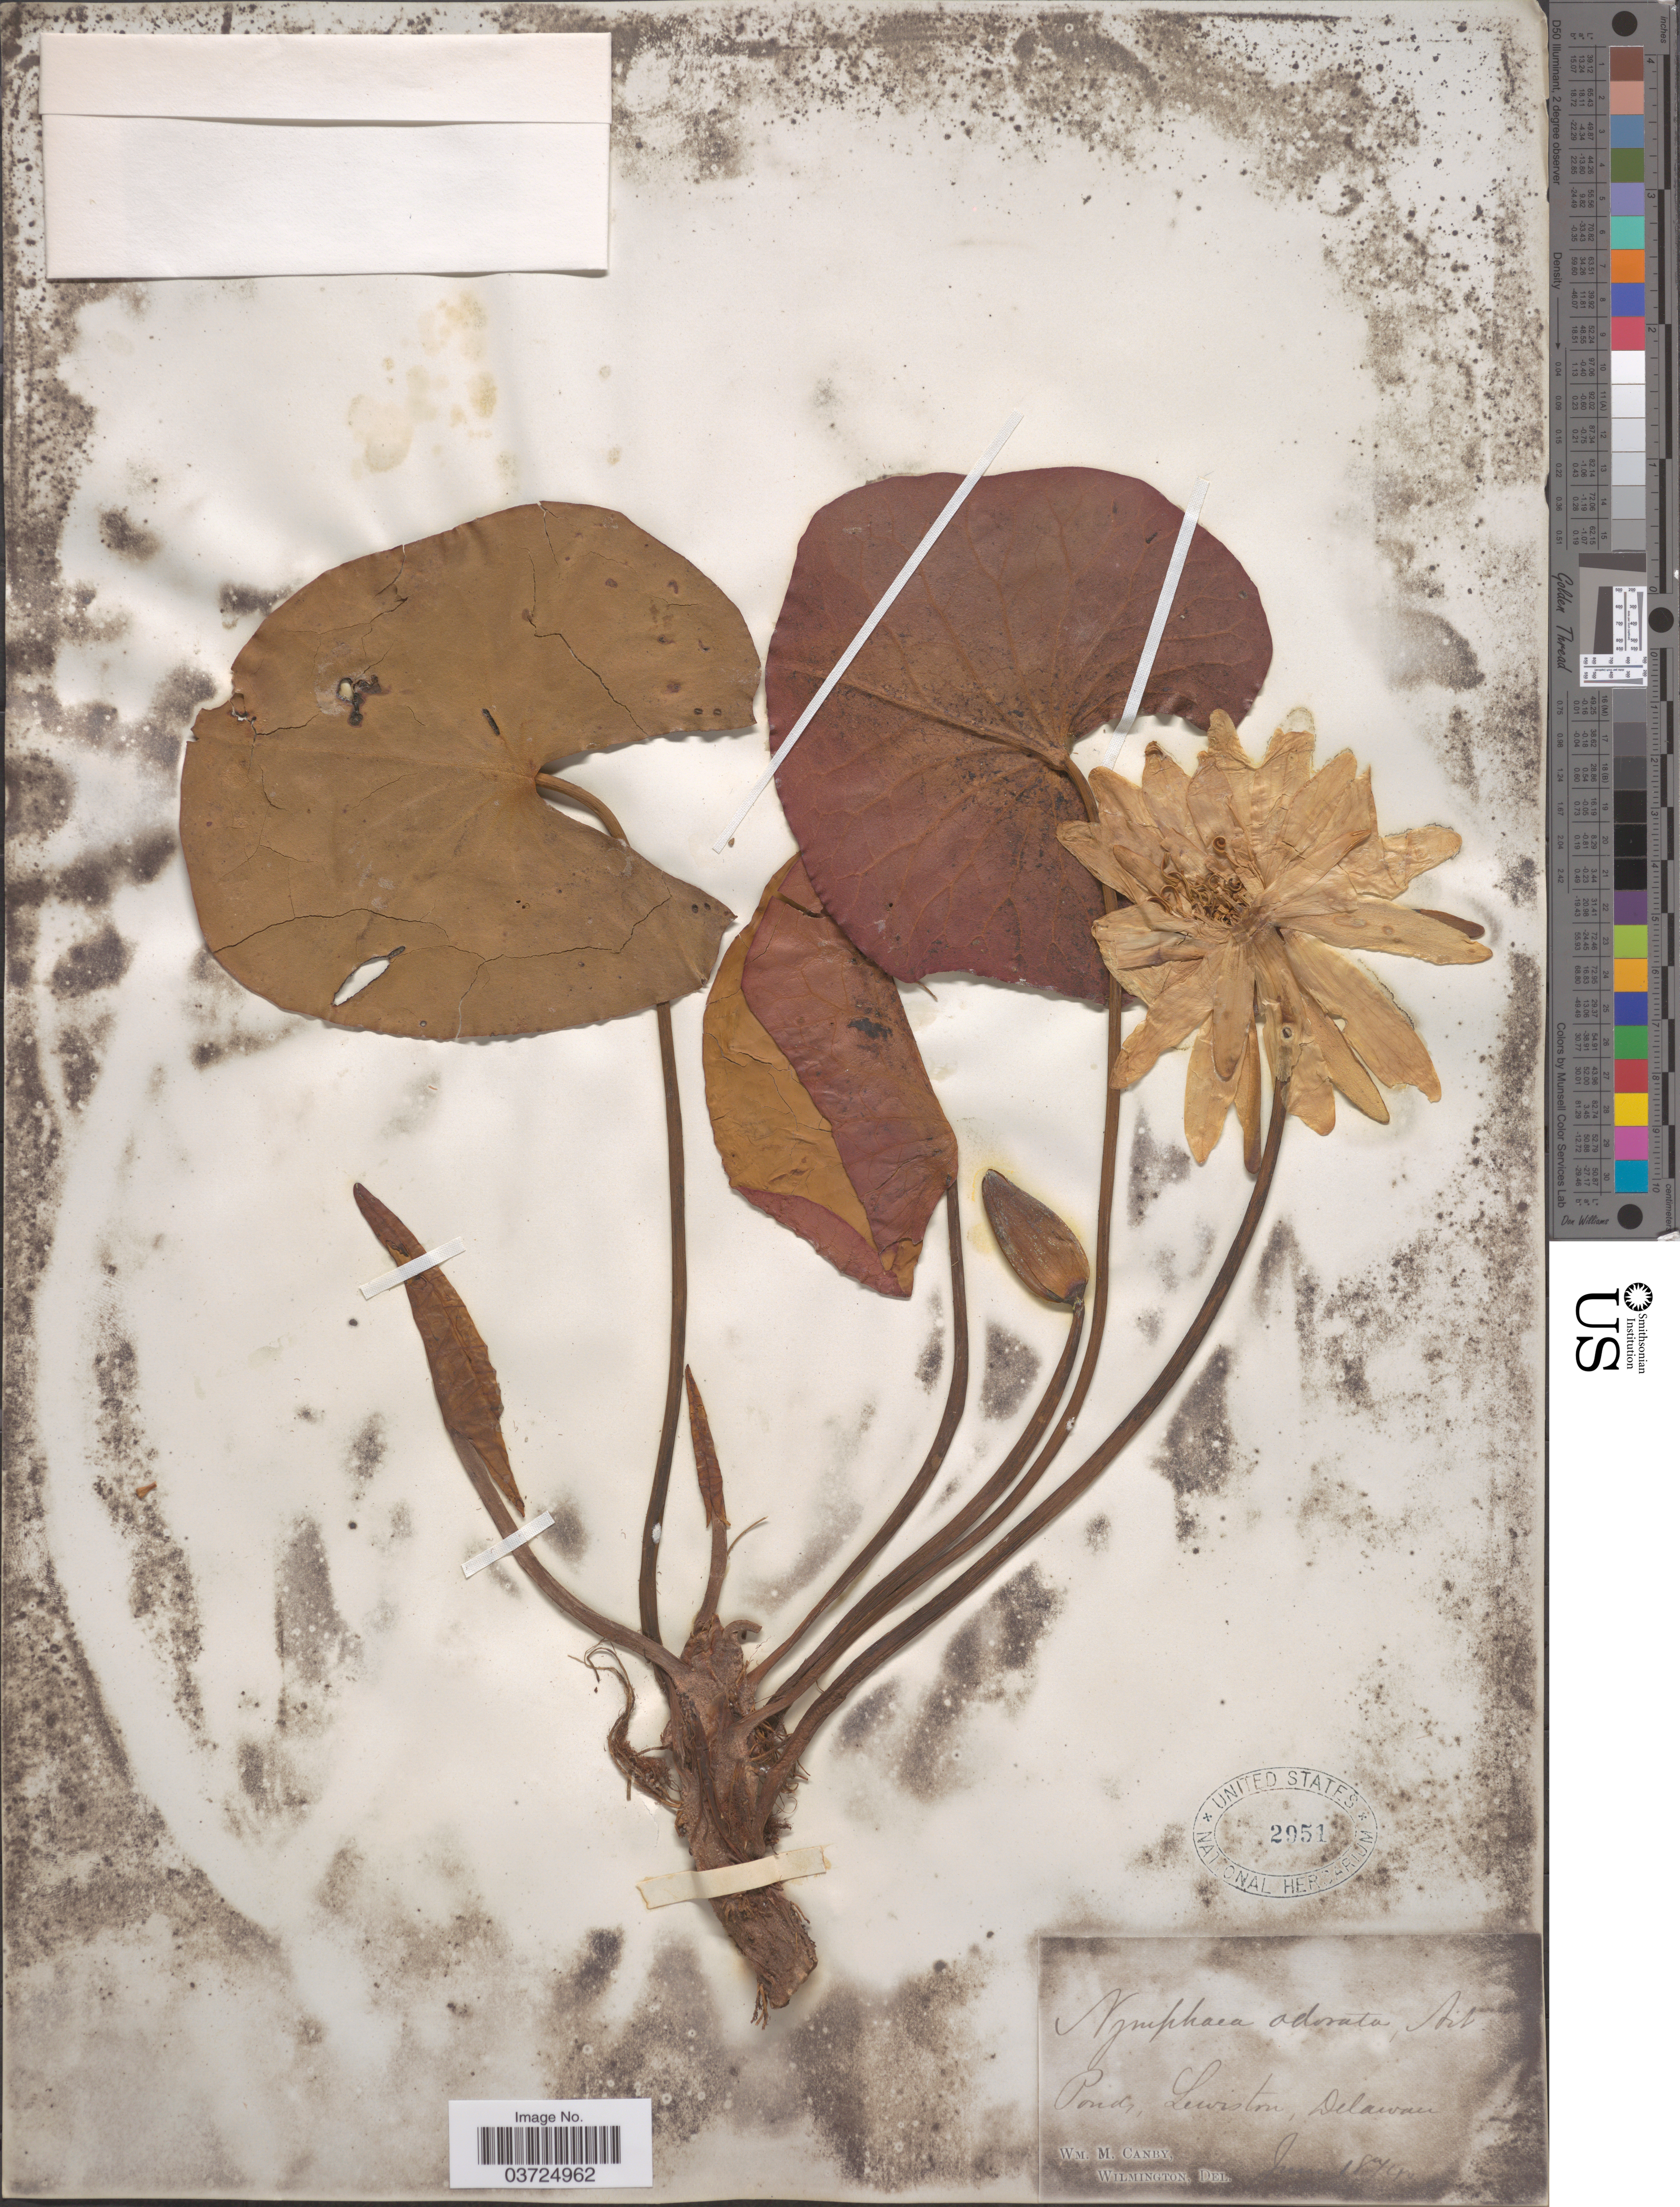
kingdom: Plantae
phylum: Tracheophyta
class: Magnoliopsida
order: Nymphaeales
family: Nymphaeaceae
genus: Nymphaea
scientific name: Nymphaea odorata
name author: Aiton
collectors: W. M. Canby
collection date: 1874-06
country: United States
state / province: Delaware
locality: Ponds, Lewiston.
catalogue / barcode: US 2951